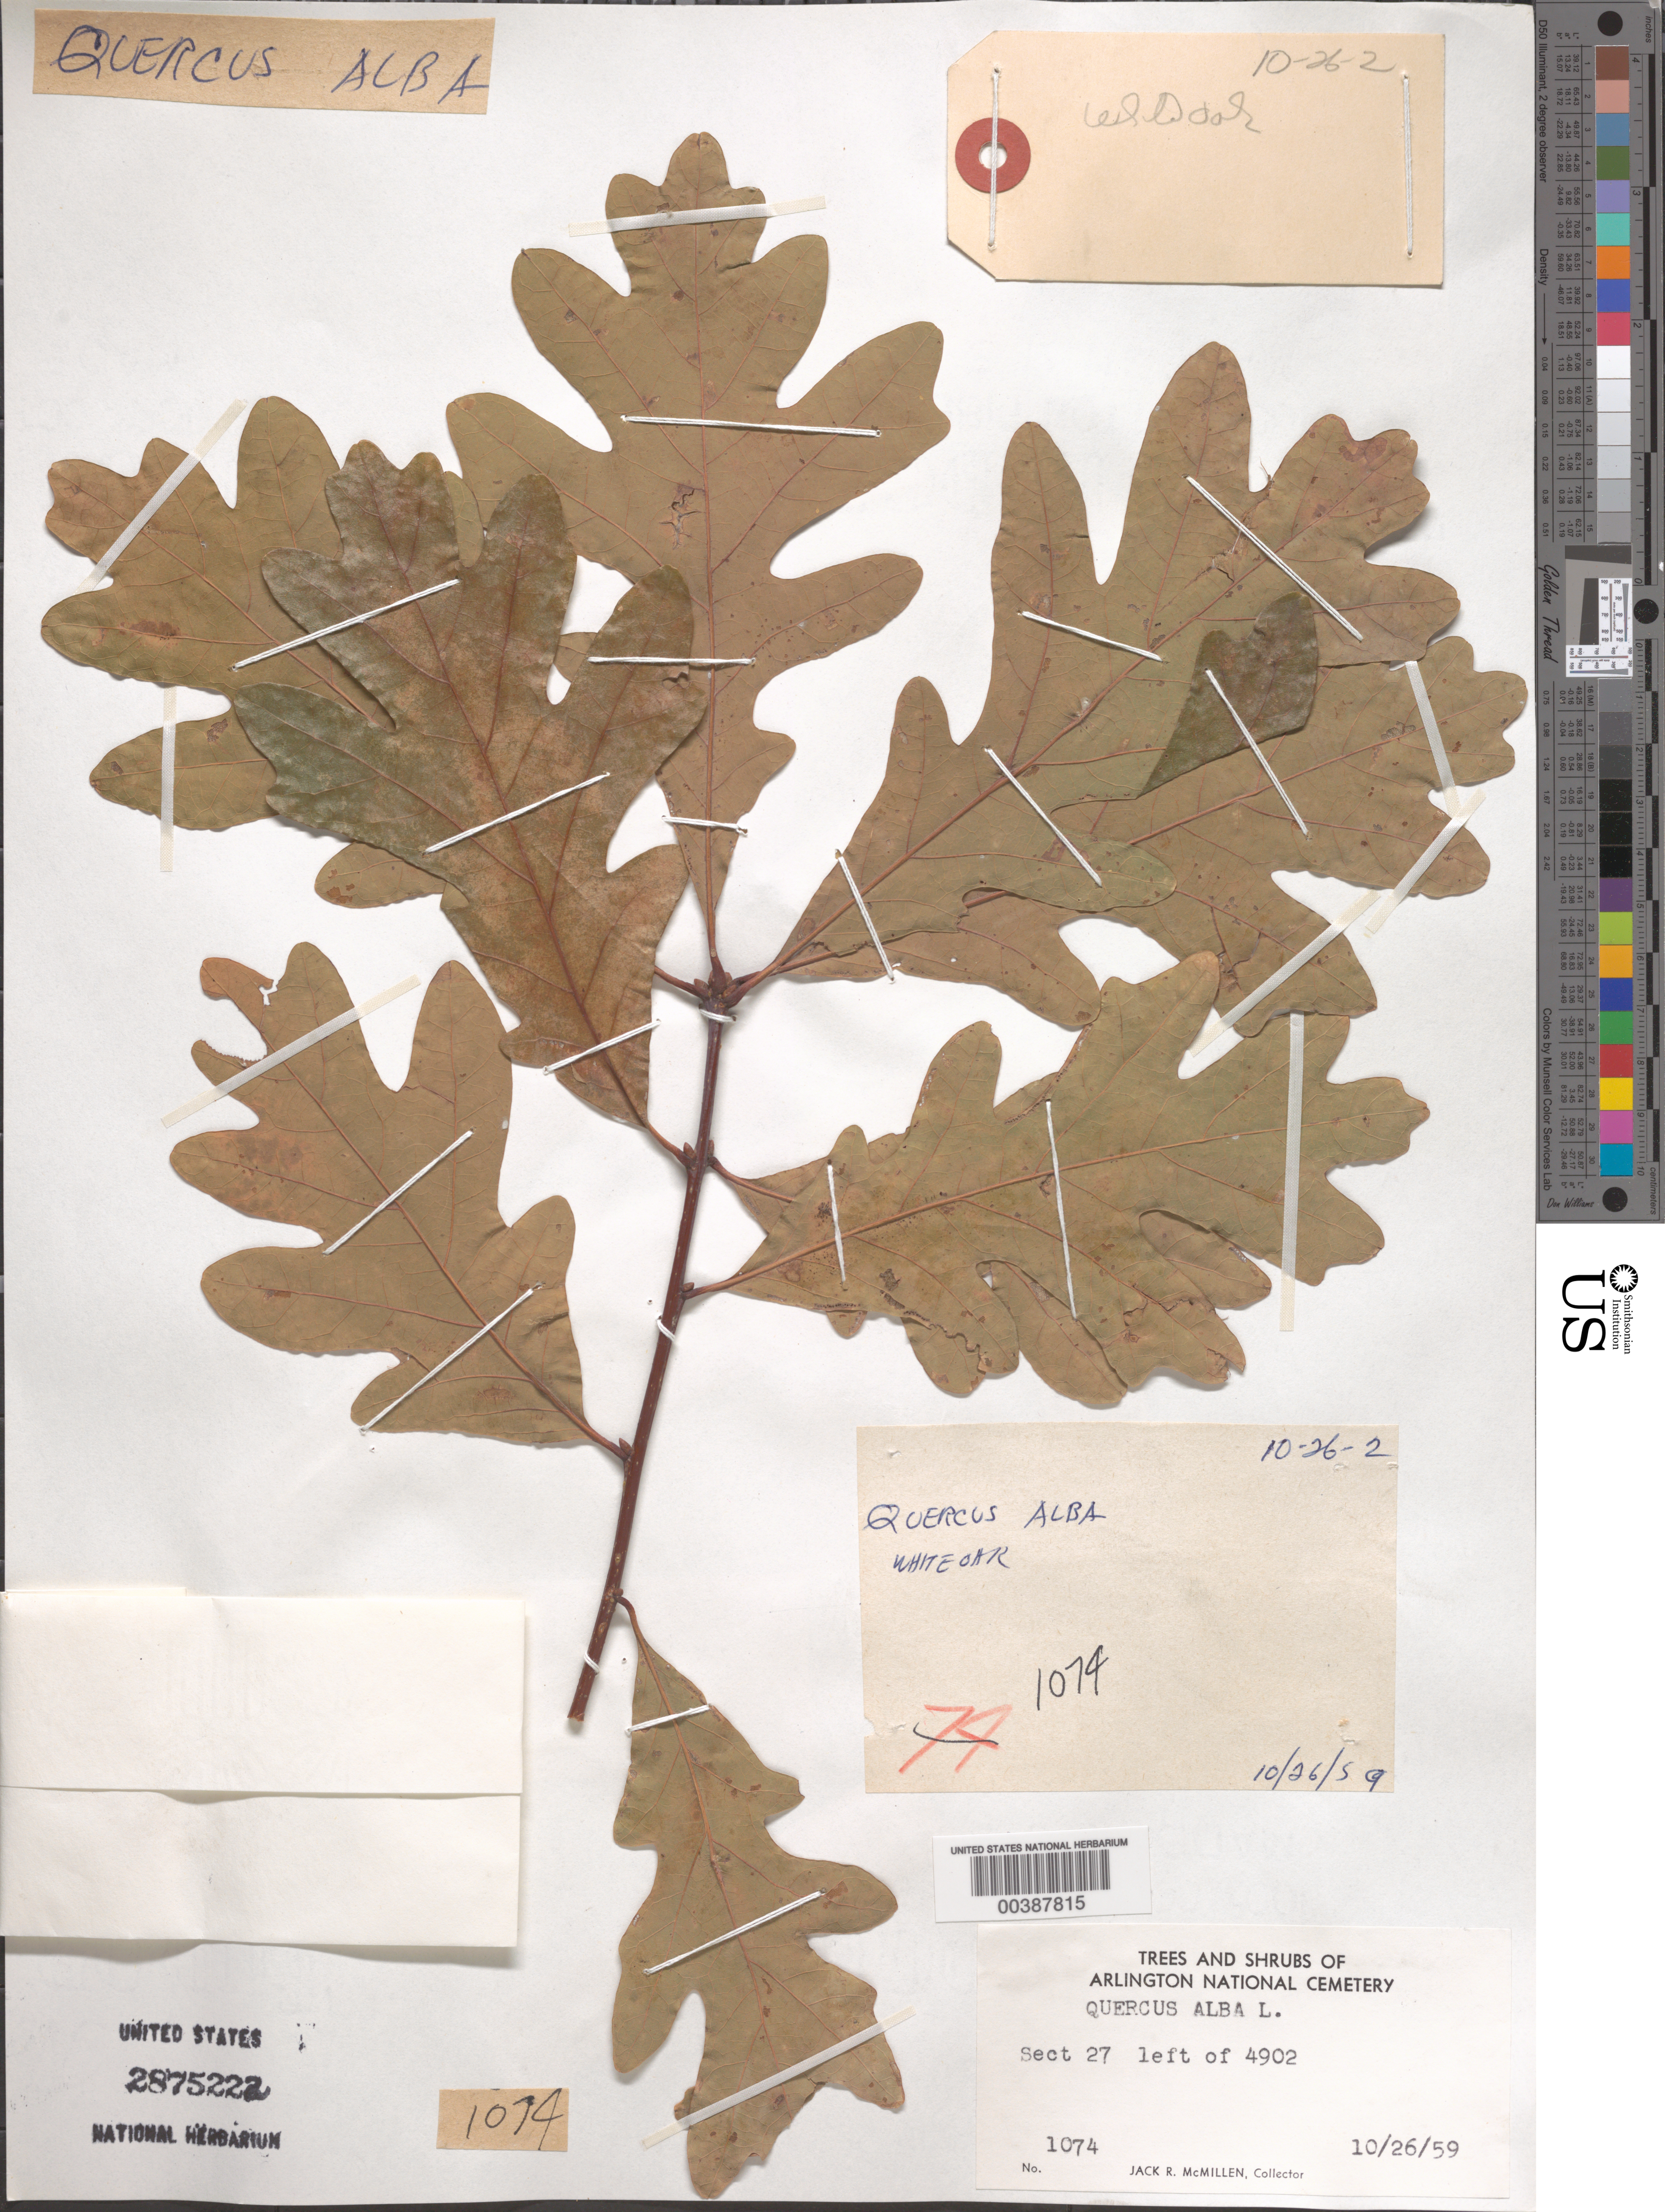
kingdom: Plantae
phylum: Tracheophyta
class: Magnoliopsida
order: Fagales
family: Fagaceae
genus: Quercus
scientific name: Quercus alba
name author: L.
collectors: J. McMillen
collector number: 1074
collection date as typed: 26 Oct 1959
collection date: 1959-10-26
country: United States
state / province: Virginia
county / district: Arlington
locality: Arlington National Cemetery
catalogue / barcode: US 2875222